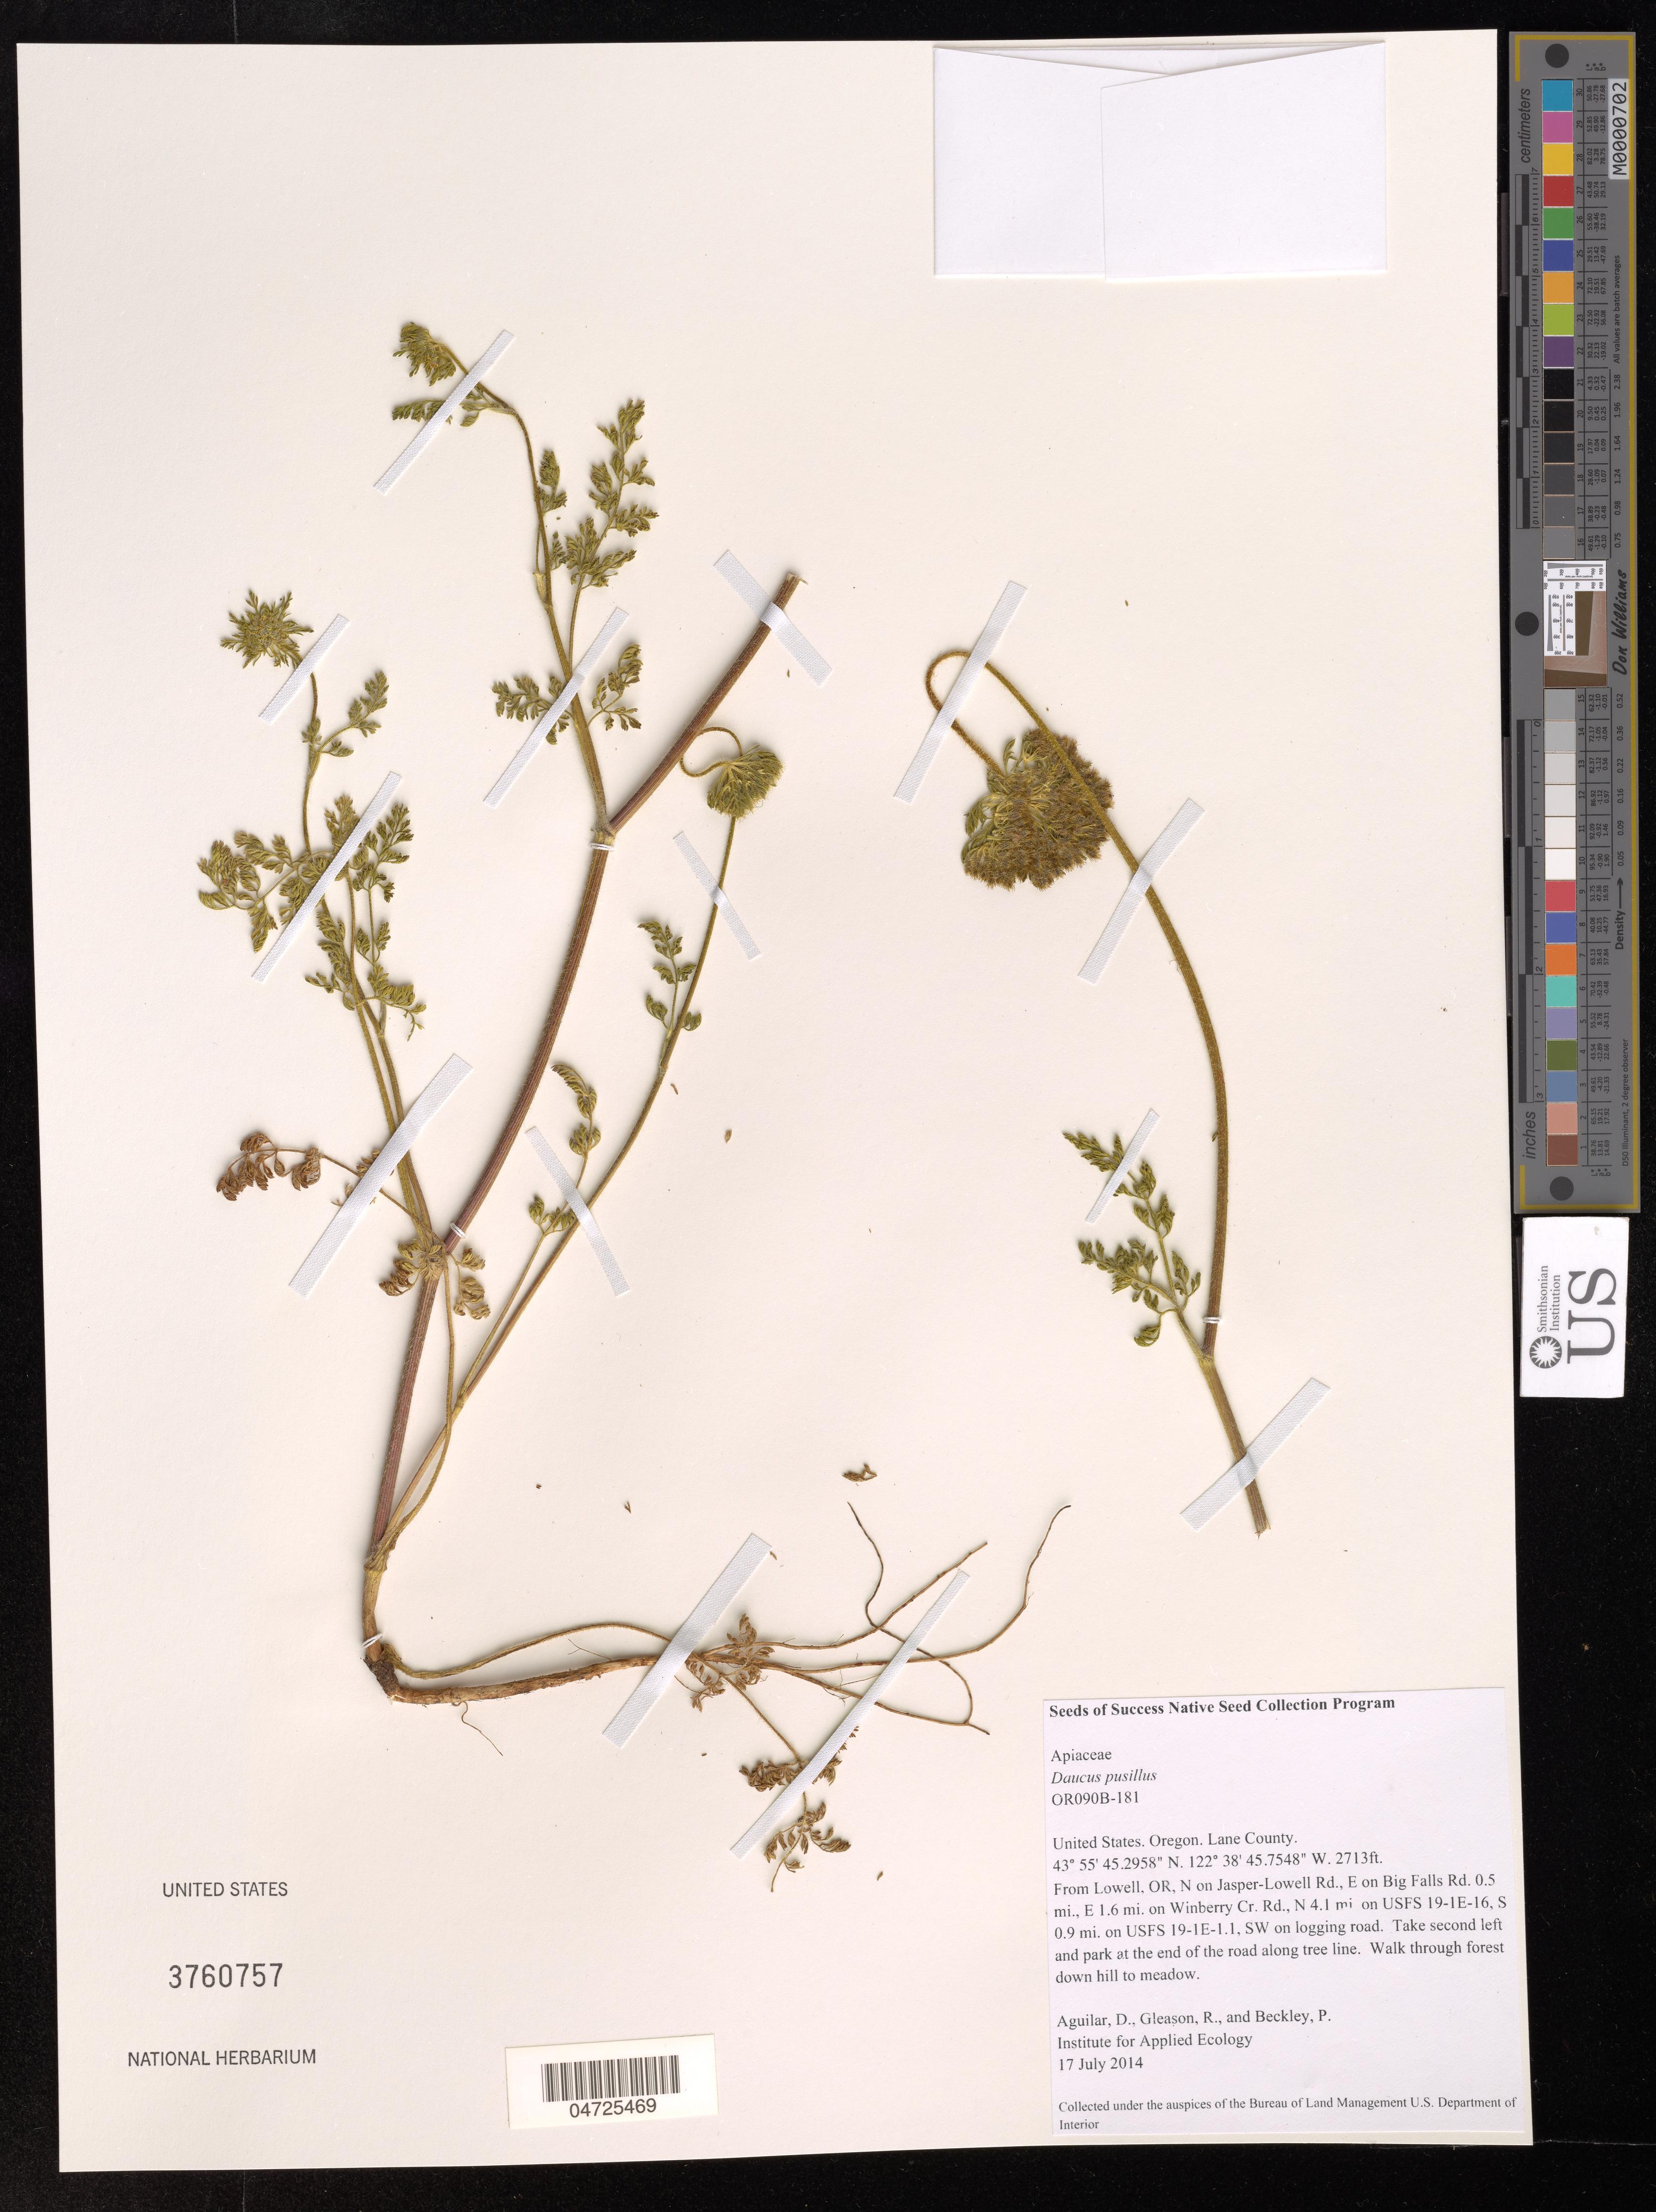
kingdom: Plantae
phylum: Tracheophyta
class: Magnoliopsida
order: Apiales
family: Apiaceae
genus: Daucus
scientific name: Daucus pusillus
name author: Michx.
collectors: D. Aguilar, R. Gleason & P. Beckley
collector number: OR090B-181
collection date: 2014-07-17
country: United States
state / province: Oregon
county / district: Lane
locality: Lane County. From Lowell, OR, N on Jasper-Lowell Rd., E on Big Falls Rd. 0.5 mi., E 1.6 mi. on Winberry Cr. Rd., N 4.1 mi on USFS 19-1E-16, S 0.9 mi. on USFS 19-1E-1.1, SW on logging road. Take second left and park at the end of the road along tree line.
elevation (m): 827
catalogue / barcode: US 3760757